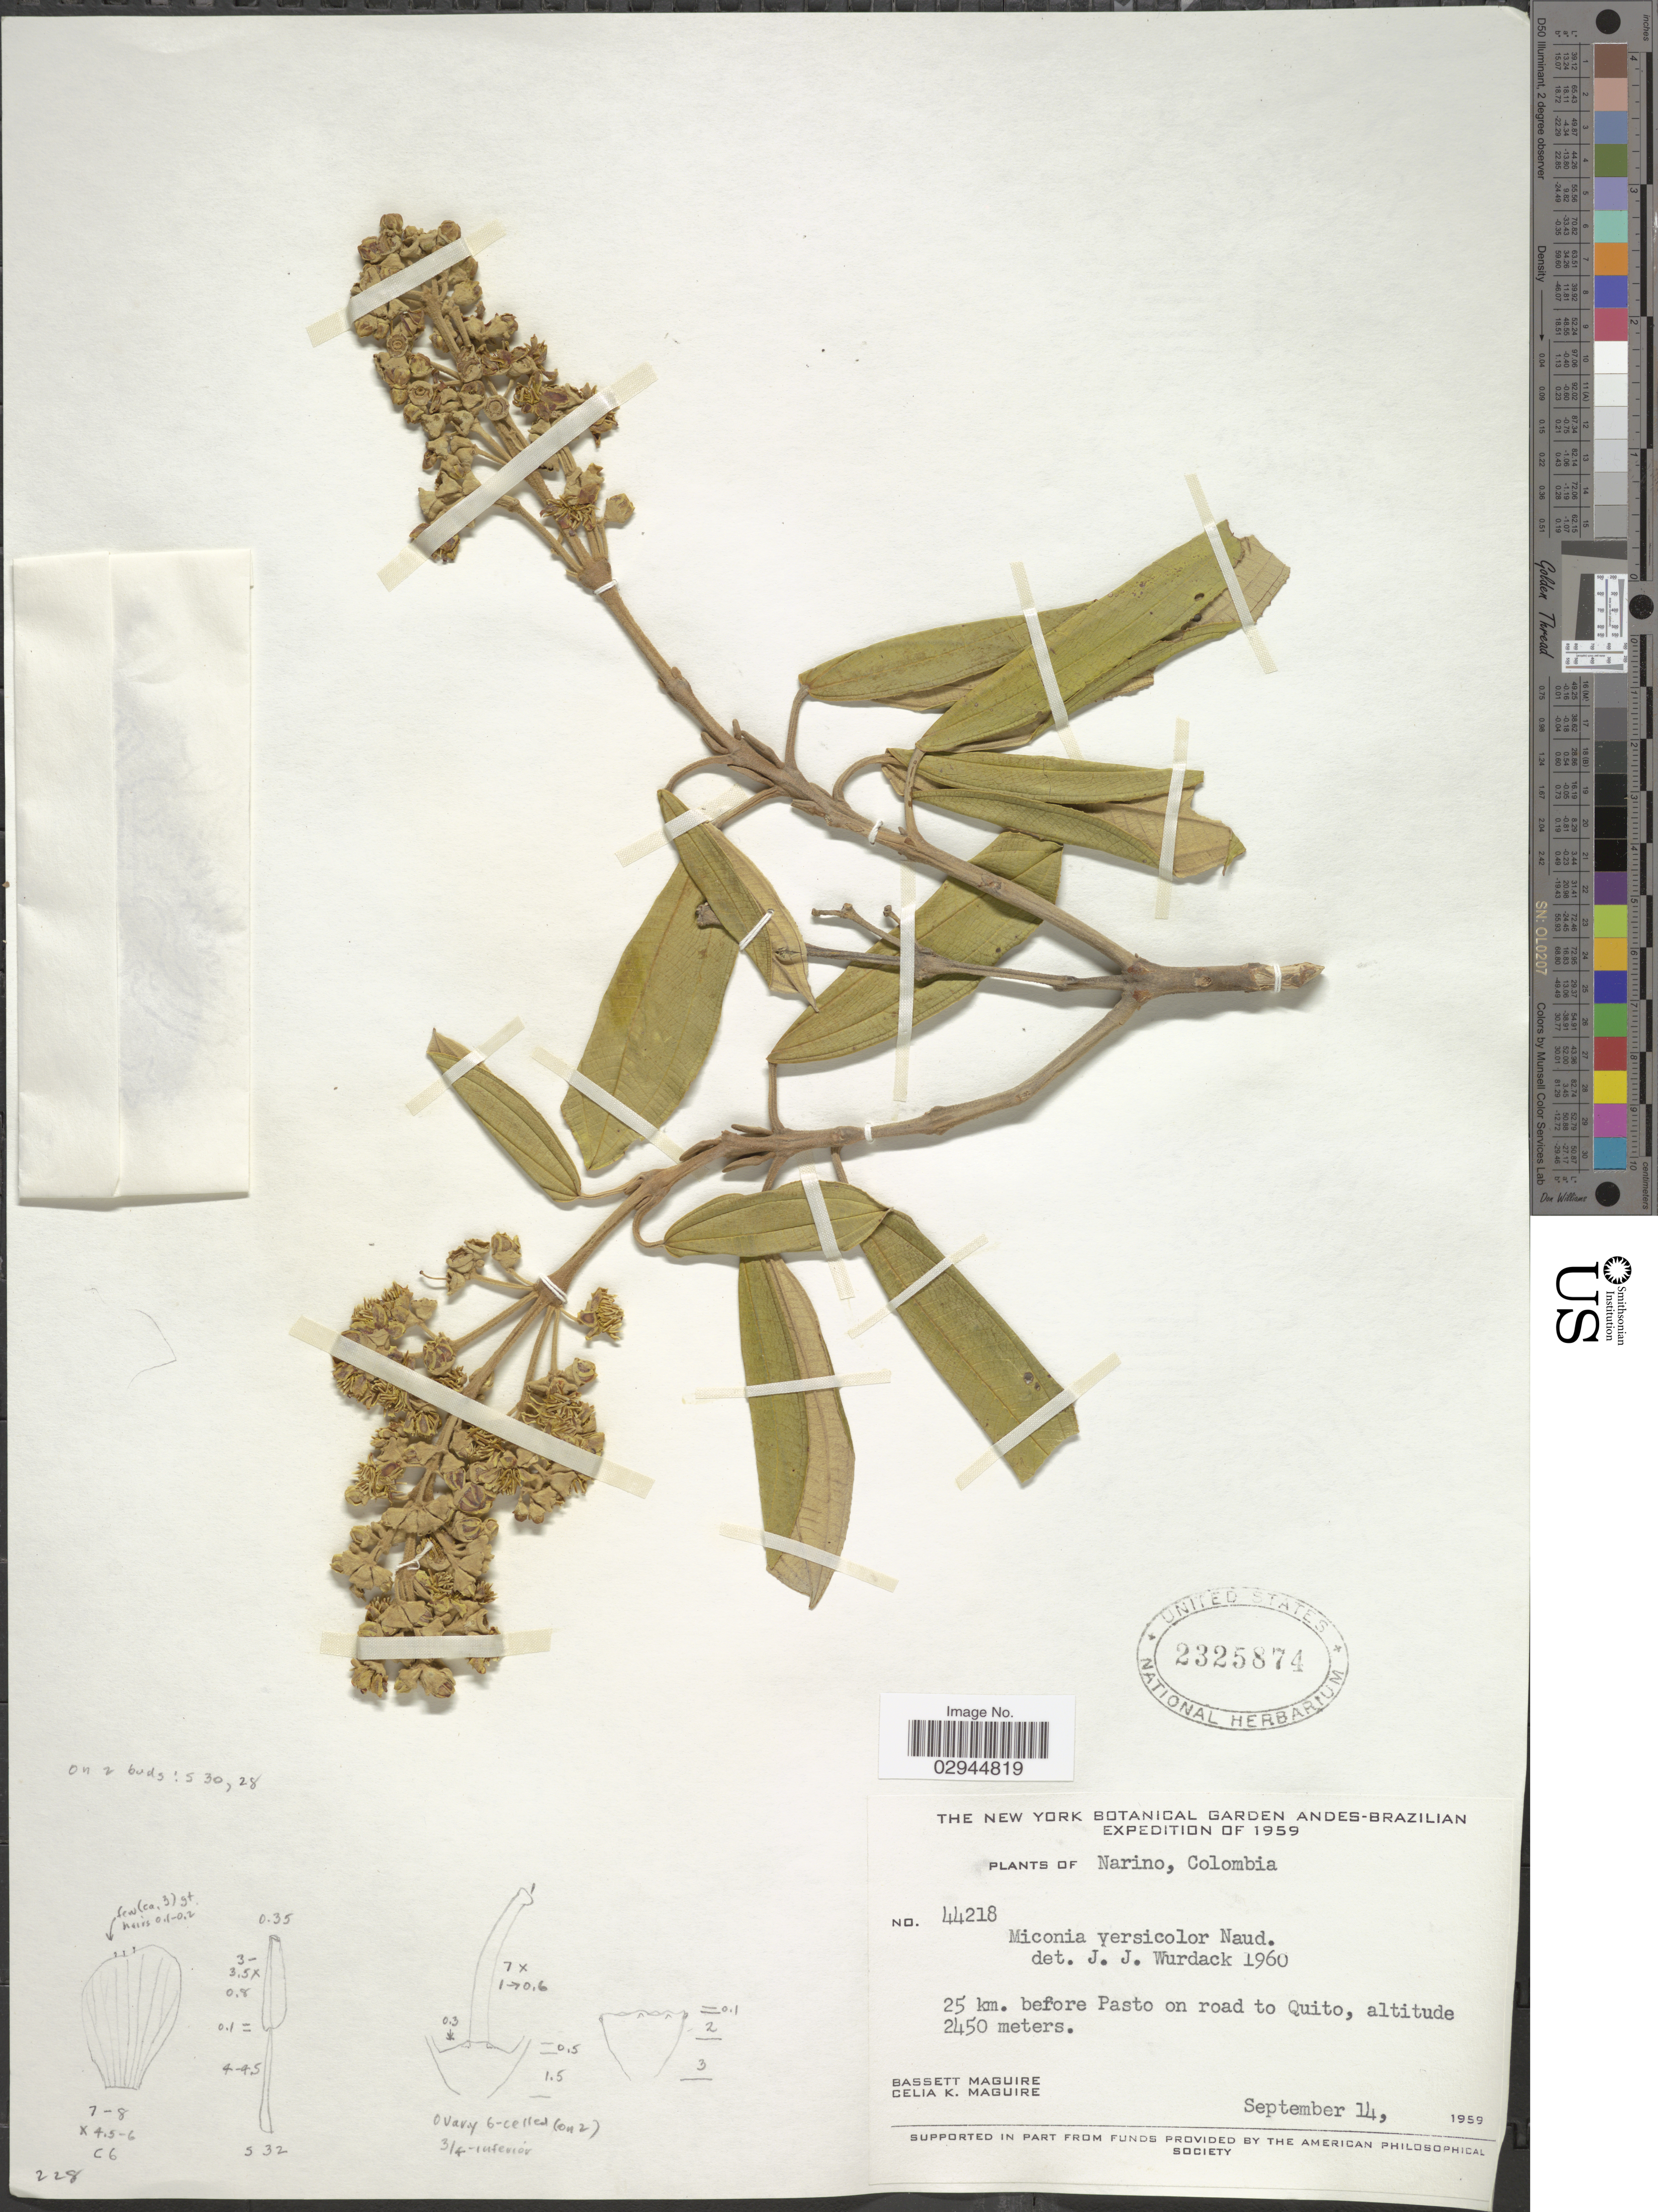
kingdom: Plantae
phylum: Tracheophyta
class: Magnoliopsida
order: Myrtales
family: Melastomataceae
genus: Miconia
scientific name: Miconia versicolor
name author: Naudin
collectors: B. Maguire & C. K. Maguire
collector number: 44218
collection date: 1959-09-14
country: Colombia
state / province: Nariño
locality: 25 km. before Pasto on road to Quito.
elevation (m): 2450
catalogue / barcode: US 2325874